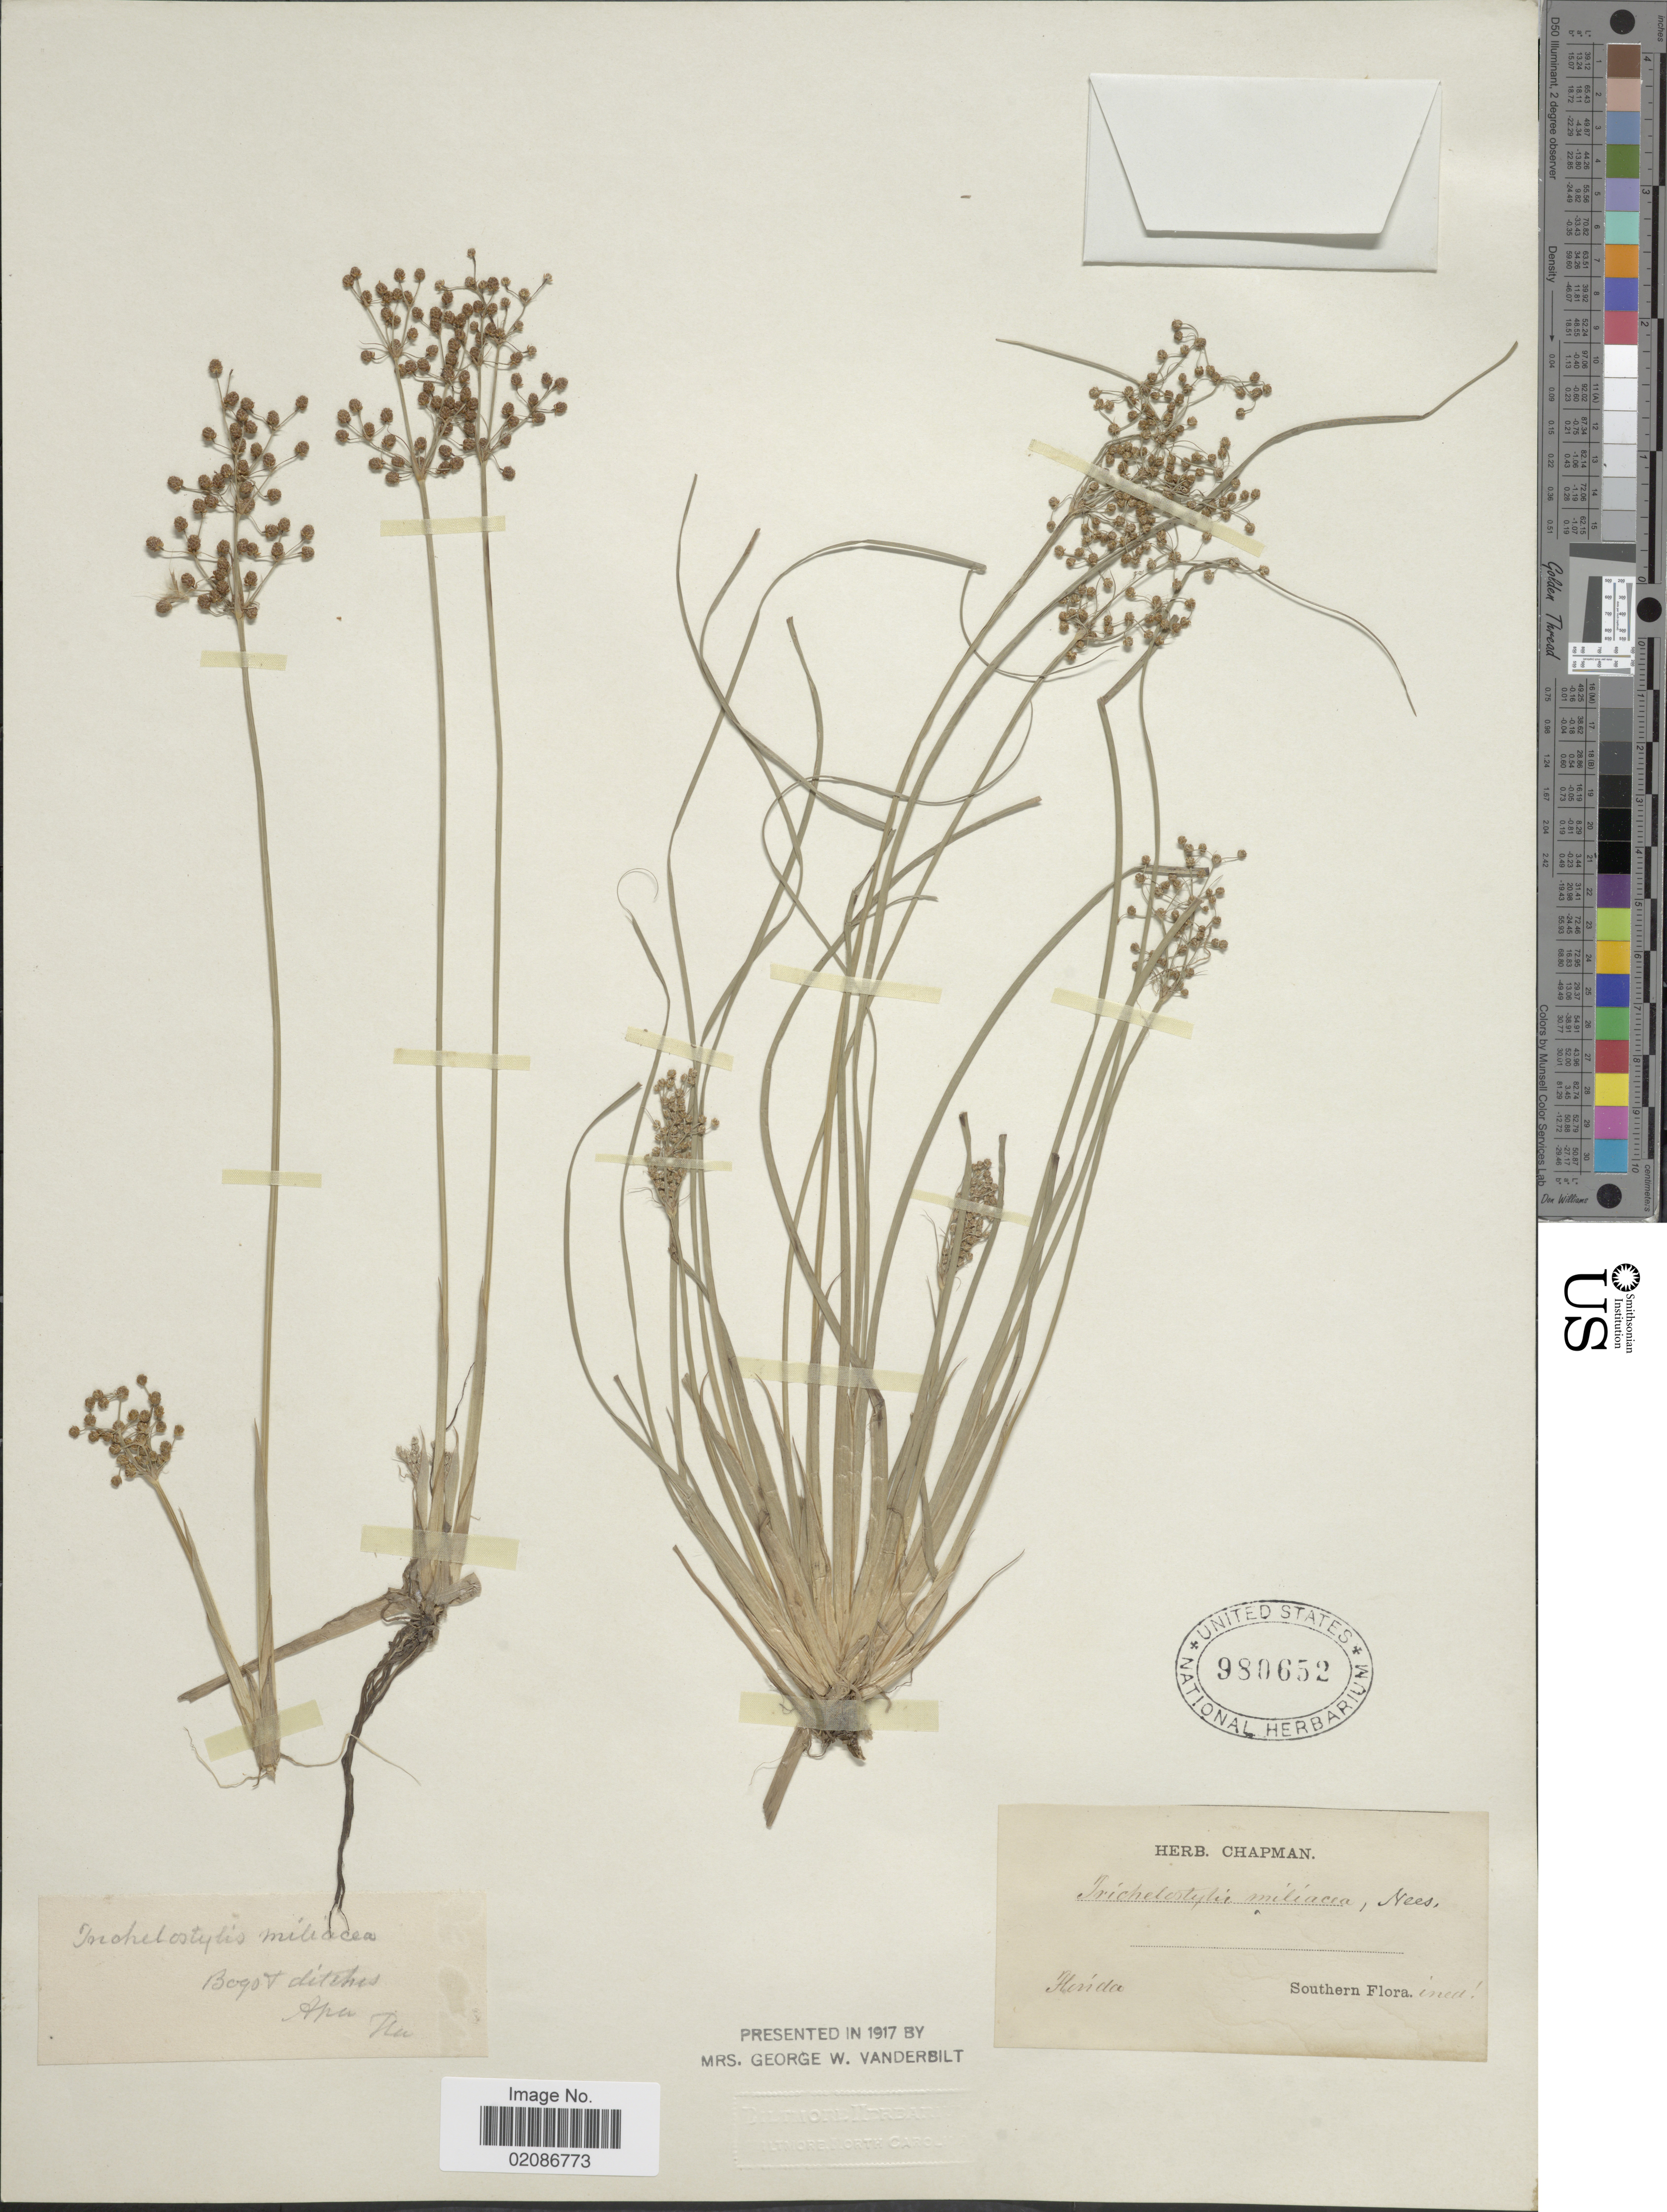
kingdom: Plantae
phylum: Tracheophyta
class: Liliopsida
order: Poales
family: Cyperaceae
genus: Fimbristylis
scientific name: Fimbristylis littoralis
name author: Gaudich.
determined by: Strong, M. T., (US), Smithsonian Institution - National Museum of Natural History (UNITED STATES)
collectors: ex herb. Chapman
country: United States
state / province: Florida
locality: Bogo + ditches. Apa. Fla. Southern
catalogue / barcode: US 980652